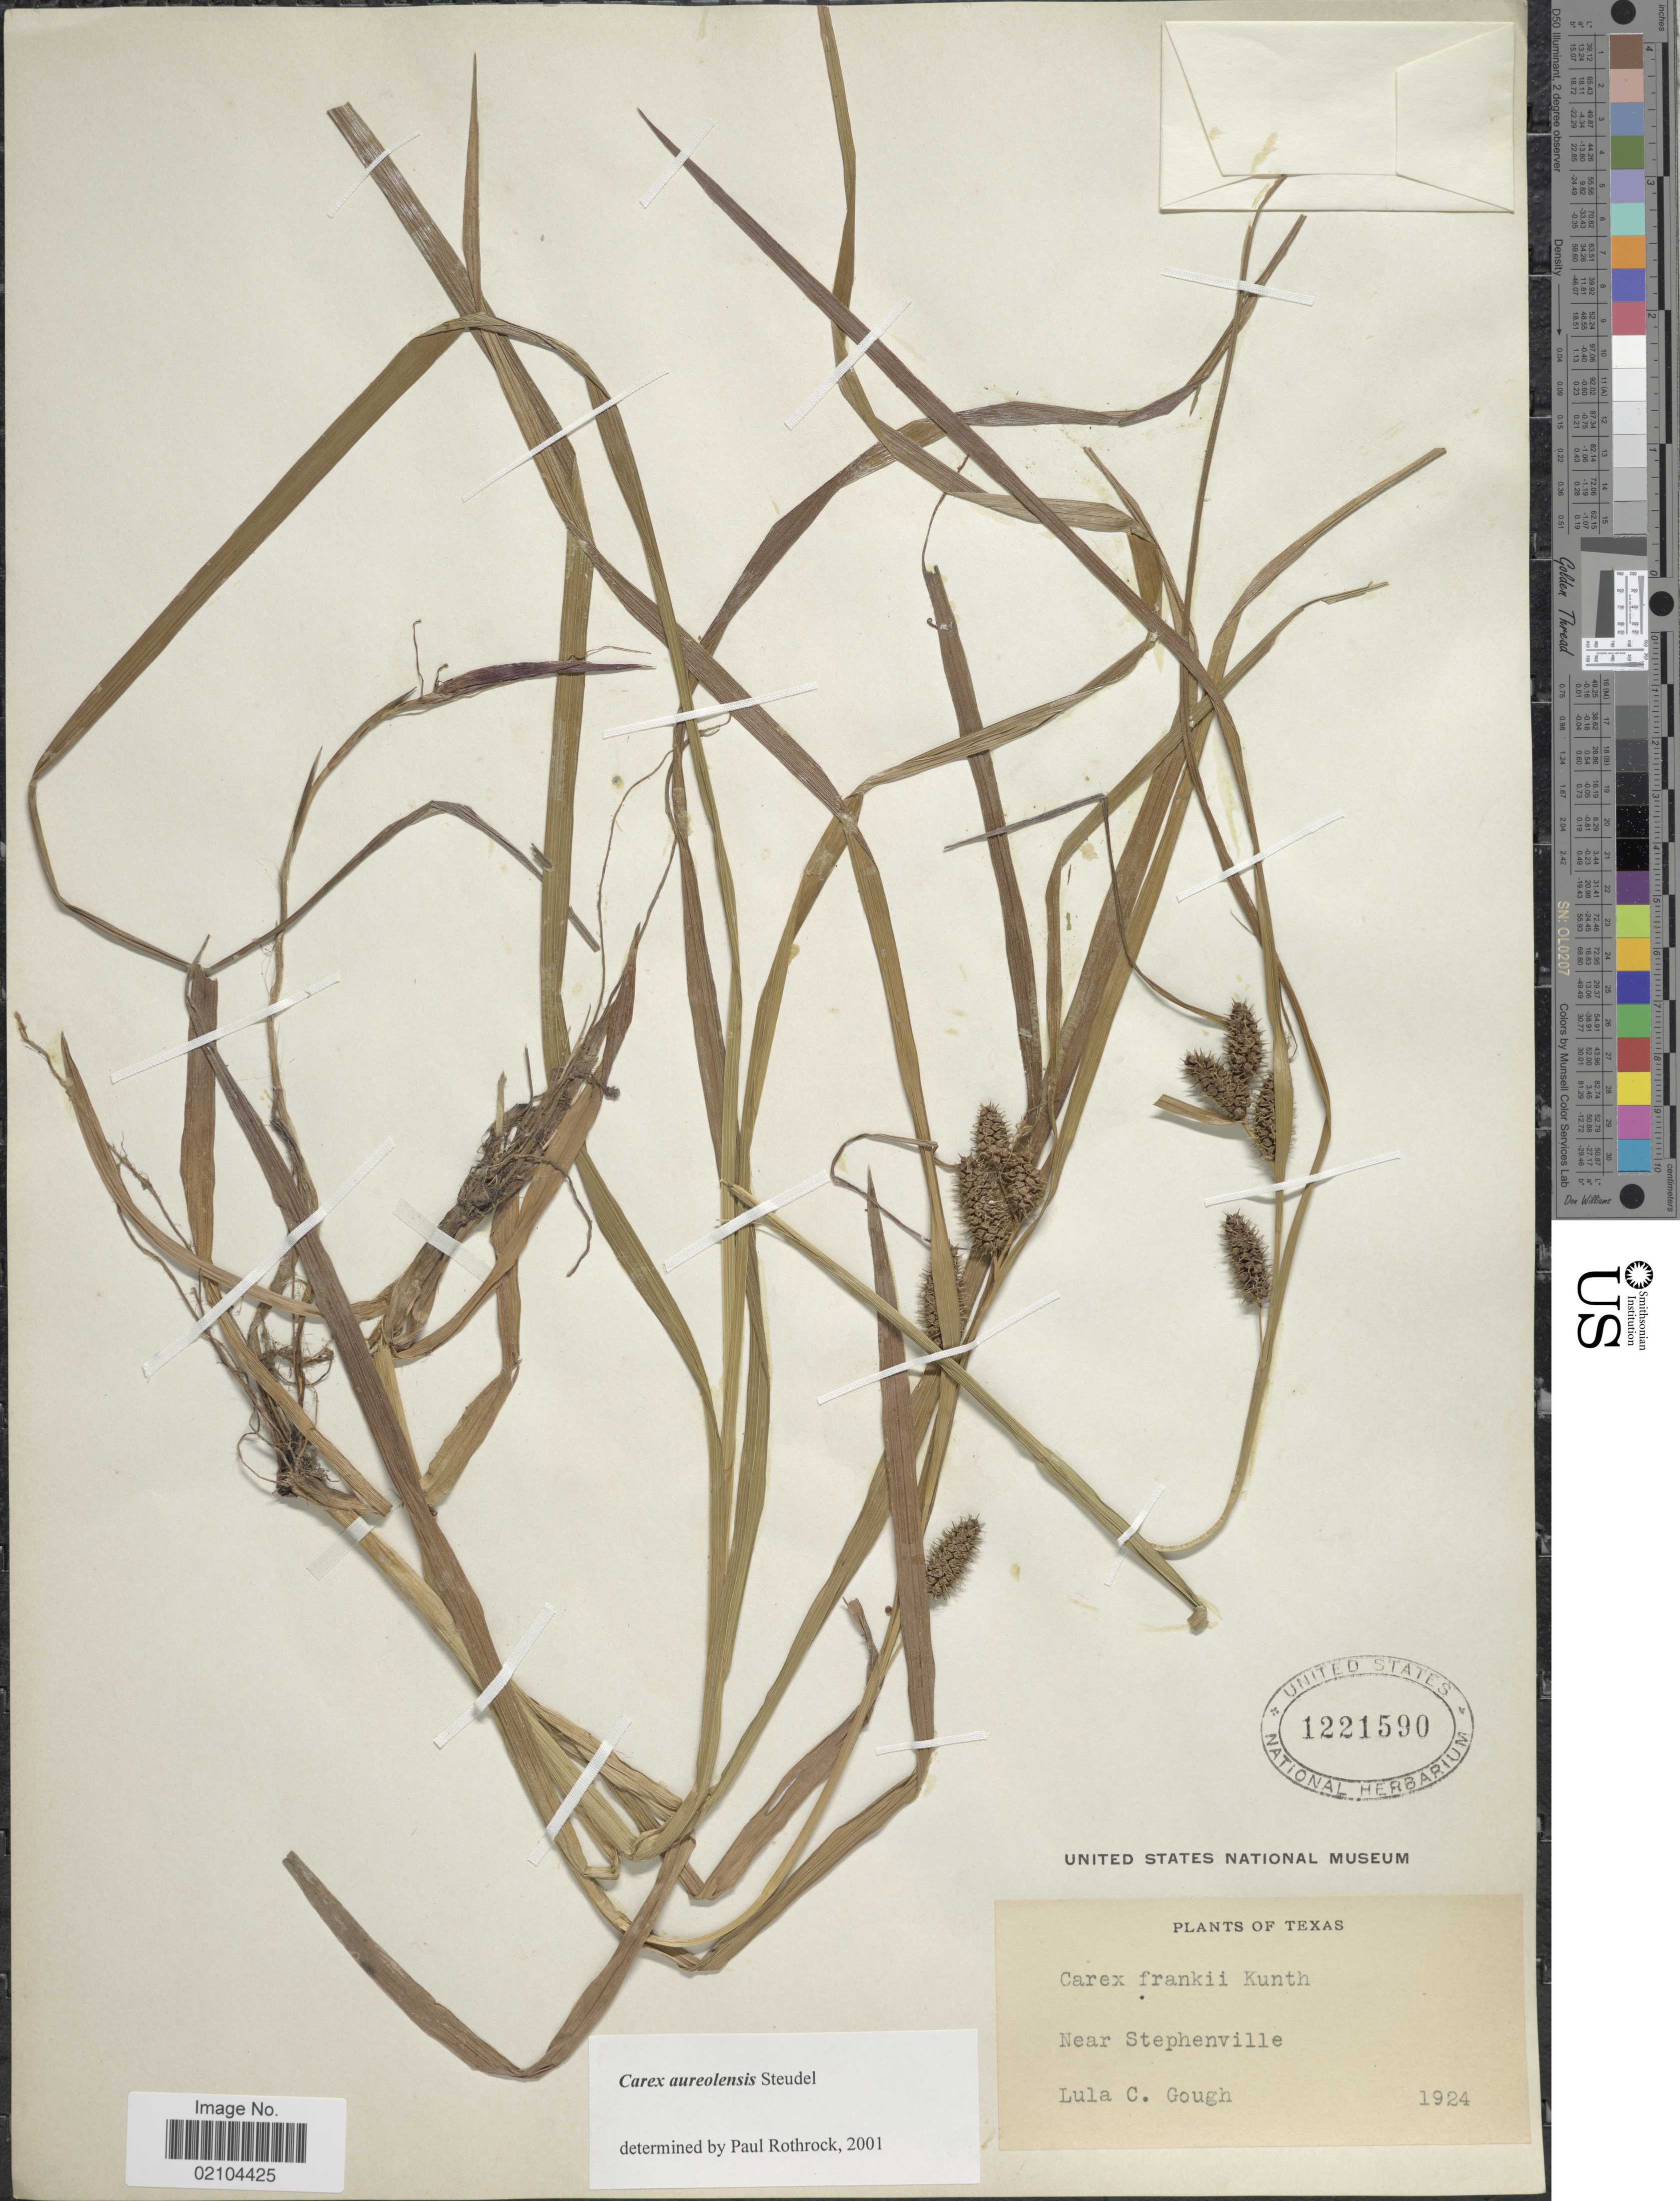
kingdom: Plantae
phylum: Tracheophyta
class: Liliopsida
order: Poales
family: Cyperaceae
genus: Carex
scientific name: Carex aureolensis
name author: Steud.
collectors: L. Gough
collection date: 1924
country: United States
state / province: Texas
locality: Near Stephenville.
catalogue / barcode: US 1221590